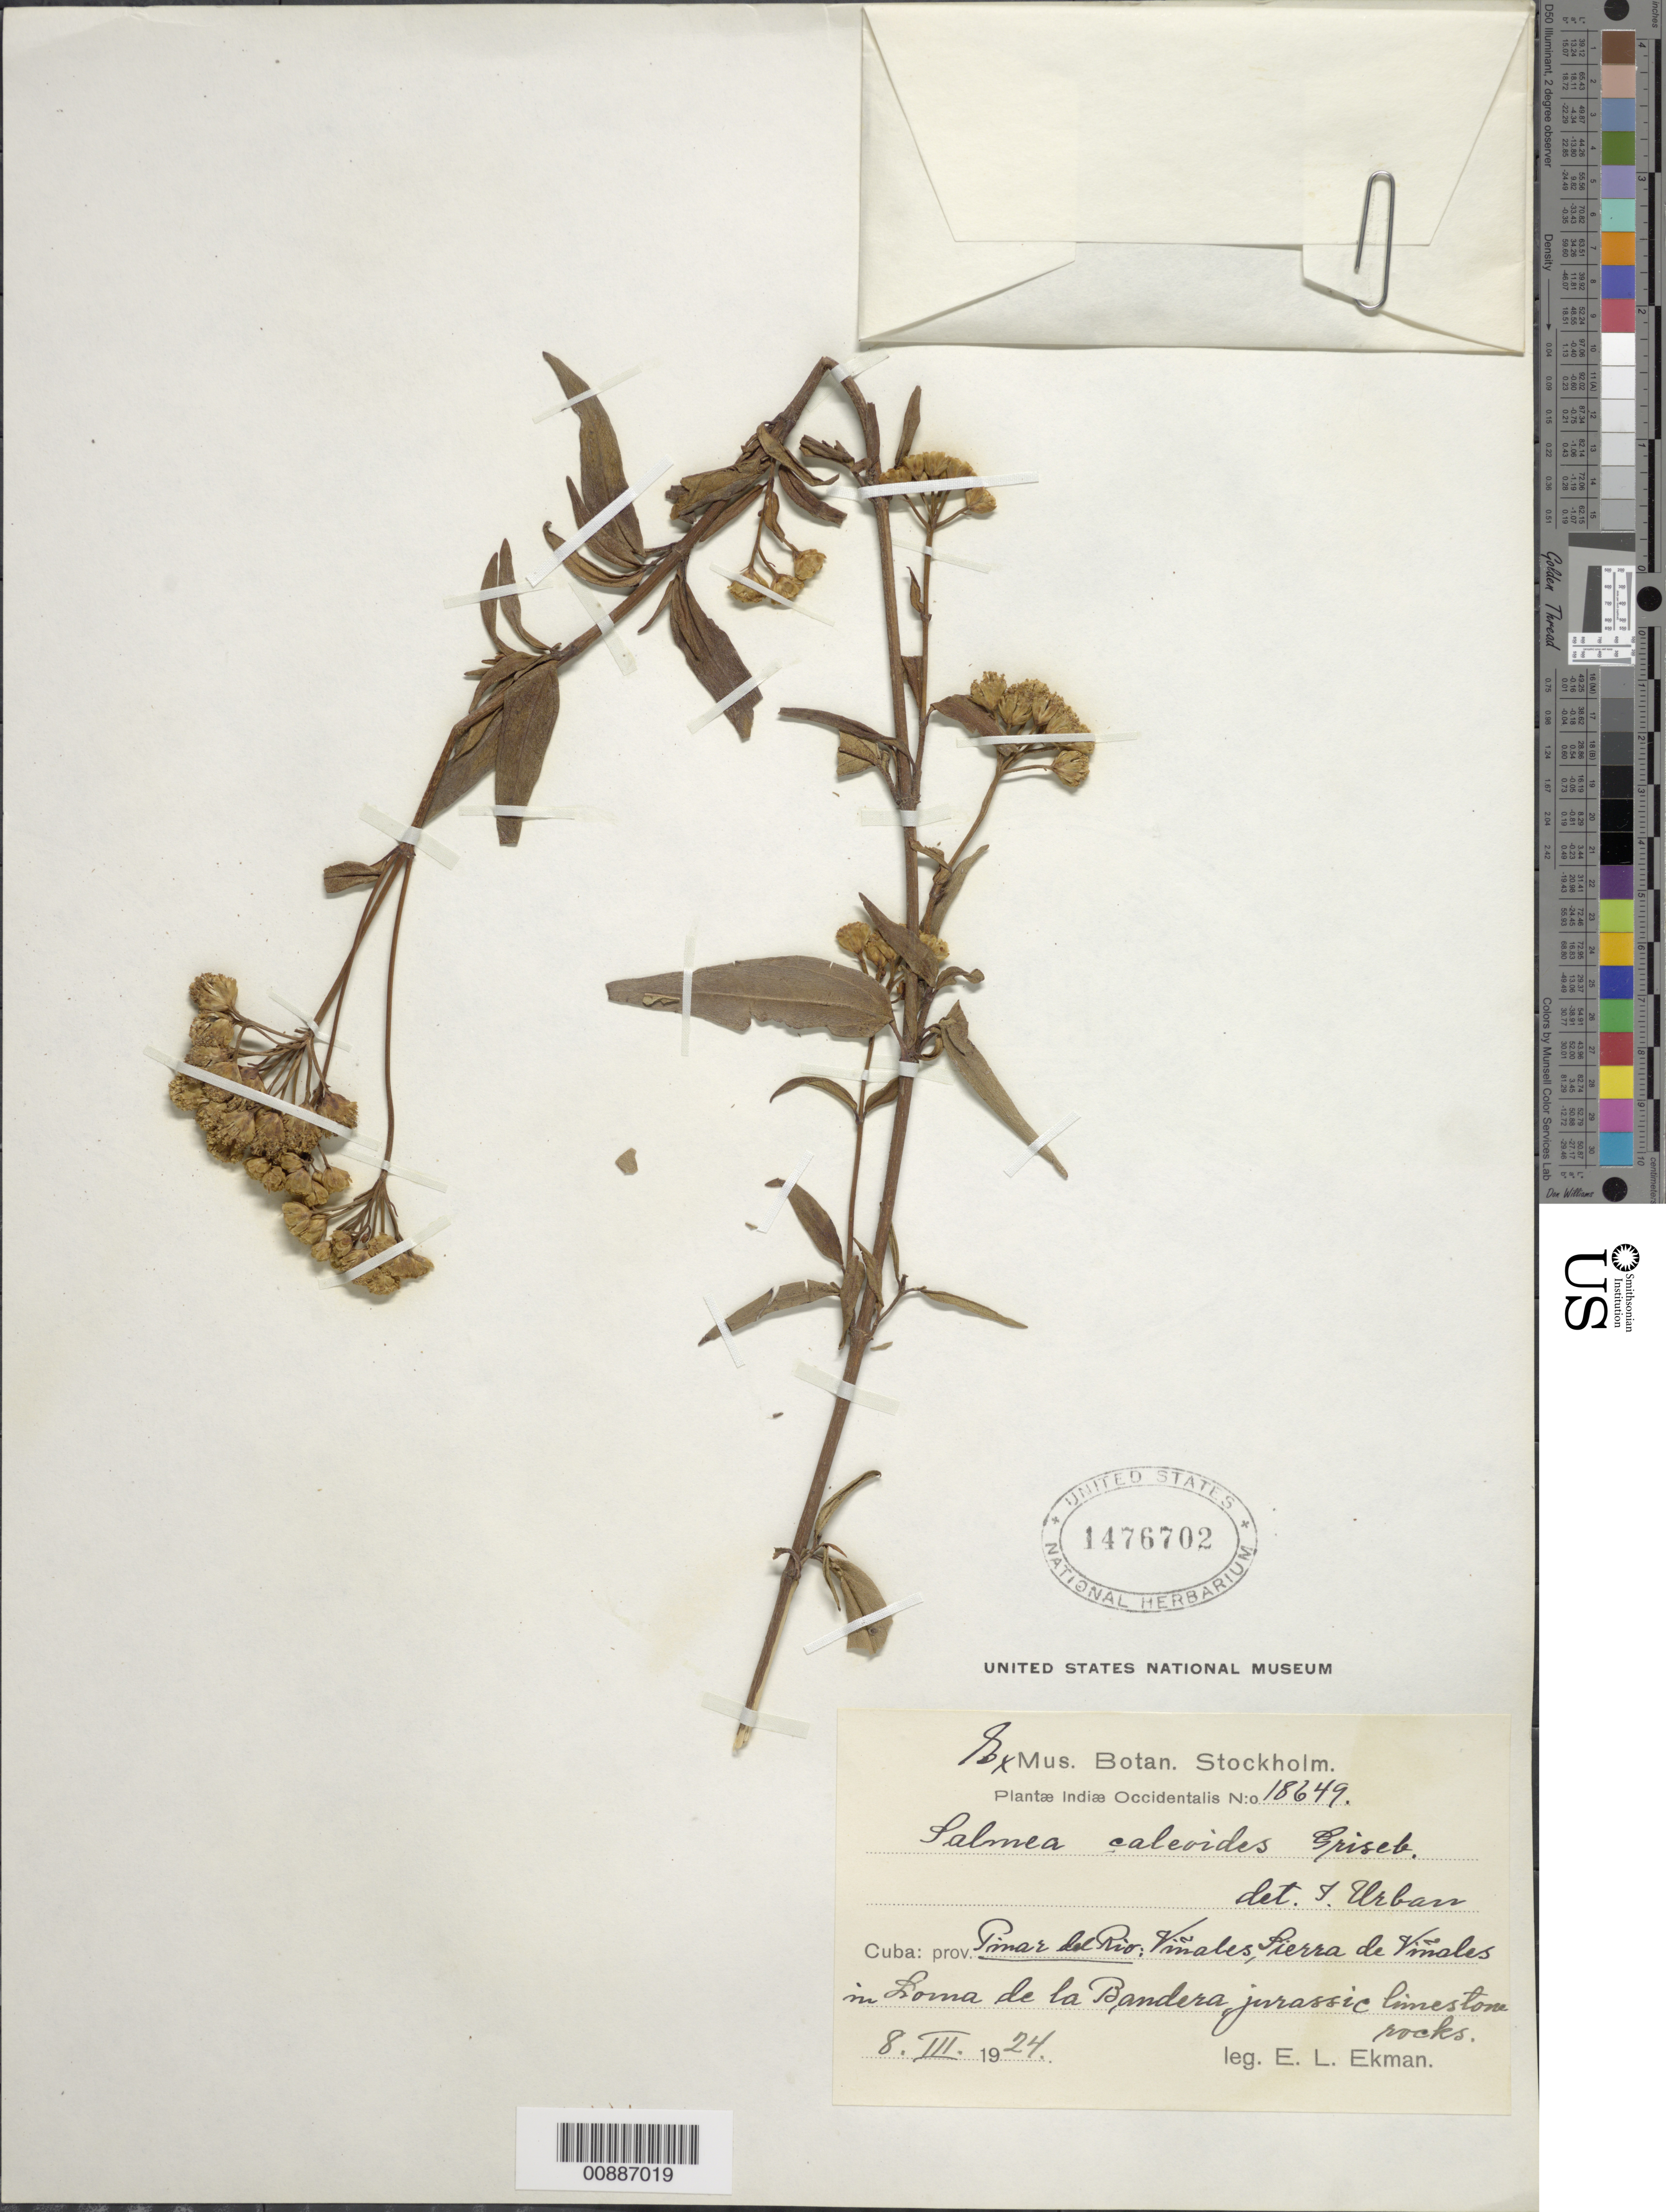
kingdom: Plantae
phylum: Tracheophyta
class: Magnoliopsida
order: Asterales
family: Asteraceae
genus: Salmea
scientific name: Salmea caleoides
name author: Griseb.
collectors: E. L. Ekman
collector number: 18649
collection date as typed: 08 Mar 1924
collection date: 1924-03-08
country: Cuba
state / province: Pinar del Río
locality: Viñales, Sierra de Viñales in Loma de la Bandera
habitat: Jurassic limestone rocks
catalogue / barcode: US 1476702